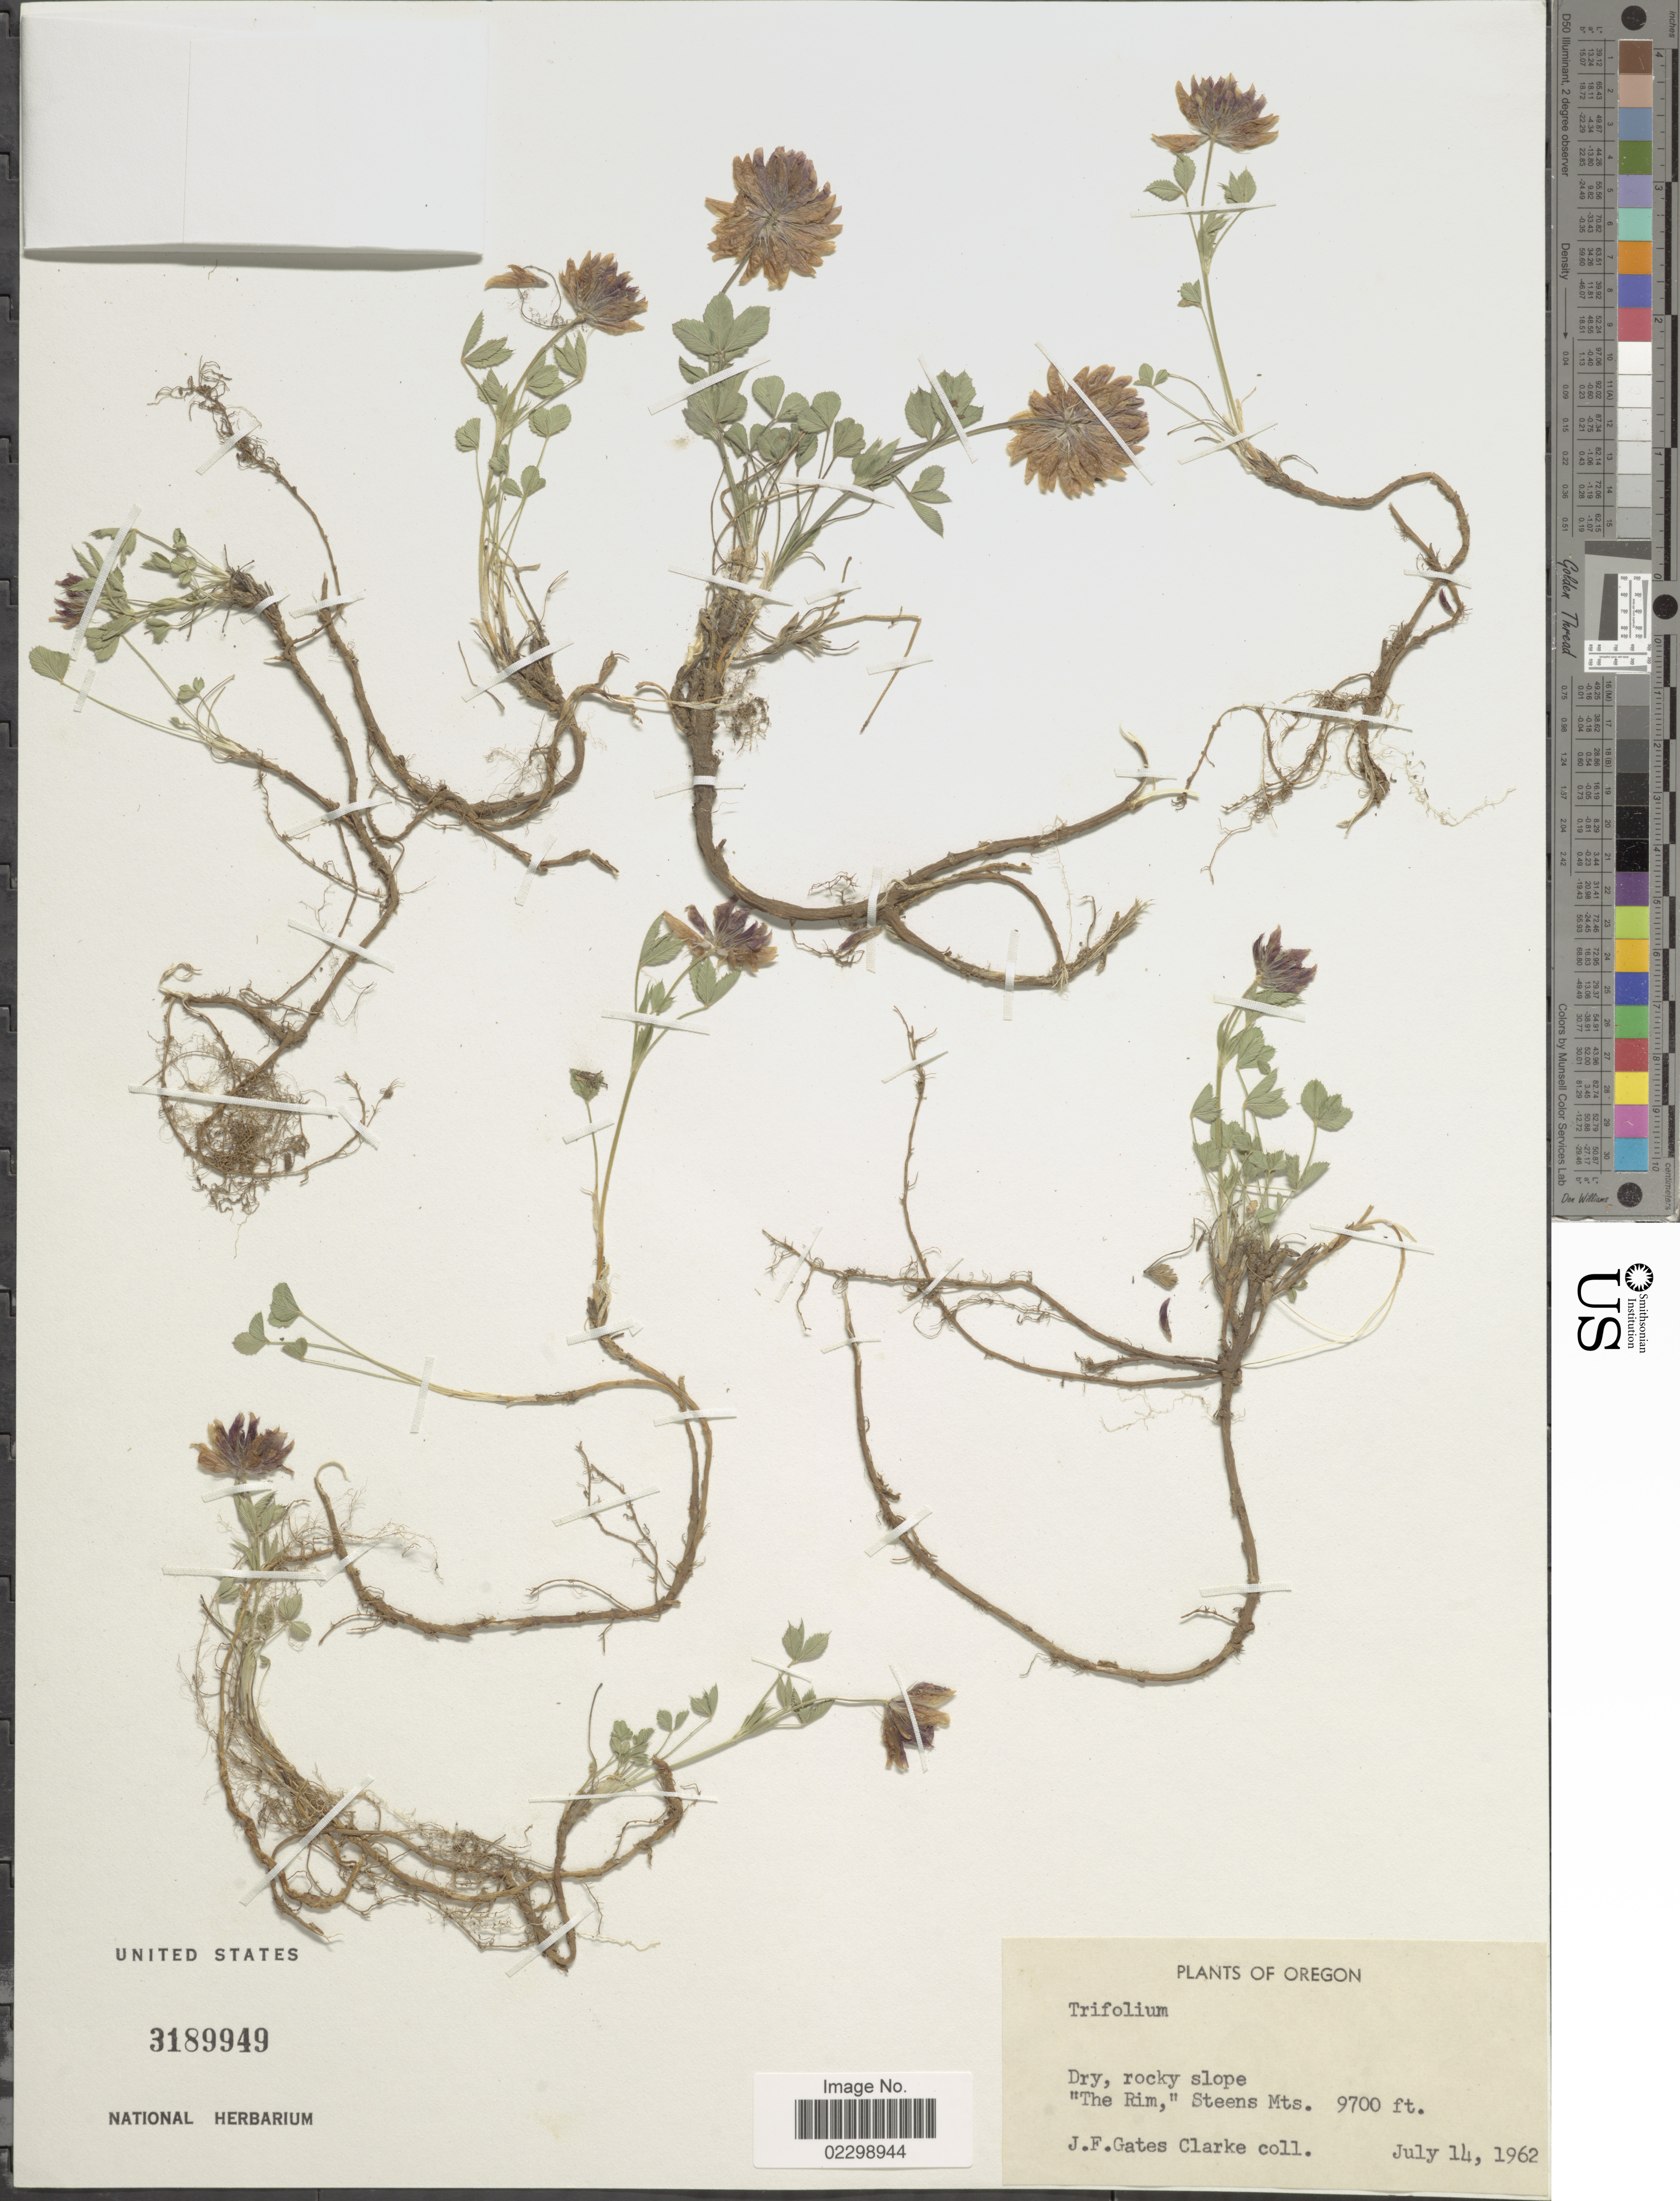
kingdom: Plantae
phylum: Tracheophyta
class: Magnoliopsida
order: Fabales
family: Fabaceae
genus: Trifolium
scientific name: Trifolium strictum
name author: L.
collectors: J. F. Gates-Clarke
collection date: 1962-07-14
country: United States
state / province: Oregon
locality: Dry, rocky, open slope, "The Rim", Steens Mts.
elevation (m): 2957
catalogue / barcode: US 3189949